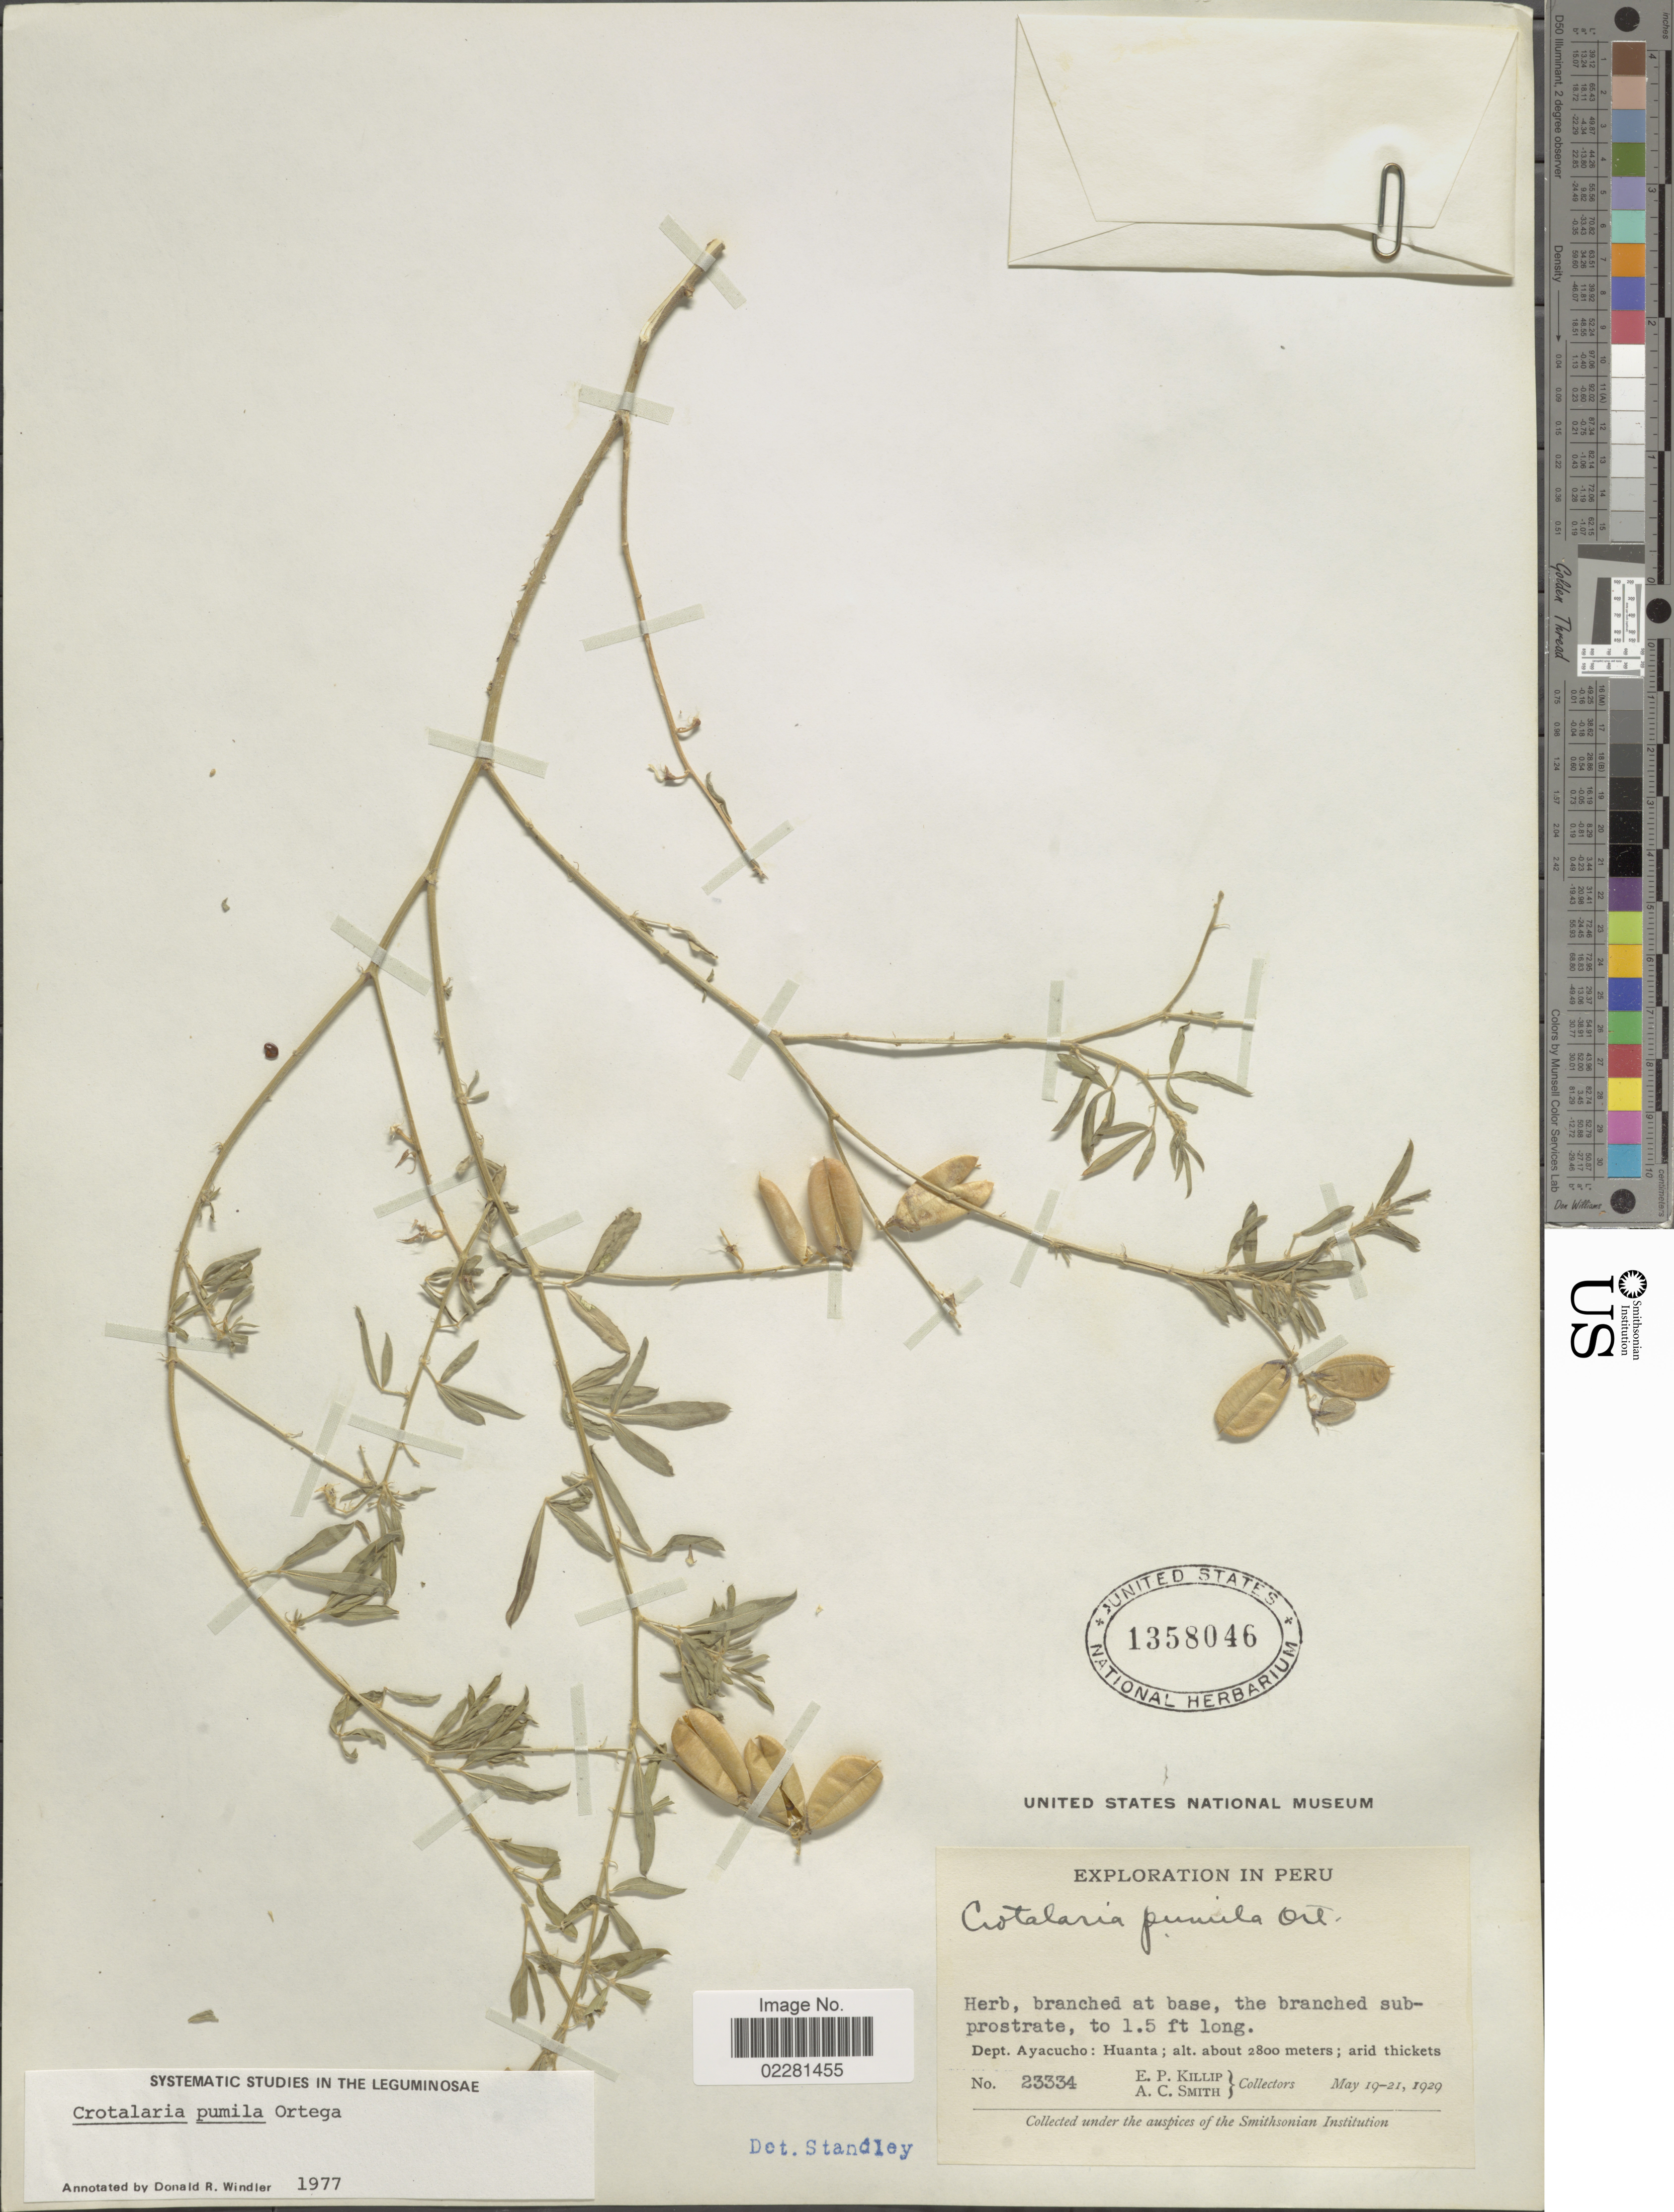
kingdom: Plantae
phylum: Tracheophyta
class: Magnoliopsida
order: Fabales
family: Fabaceae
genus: Crotalaria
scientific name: Crotalaria pumila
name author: Ortega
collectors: E. P. Killip & A. C. Smith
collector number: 23334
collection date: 1929-05-19/1929-05-21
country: Peru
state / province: Ayacucho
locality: Huanta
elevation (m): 2800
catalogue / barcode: US 1358046